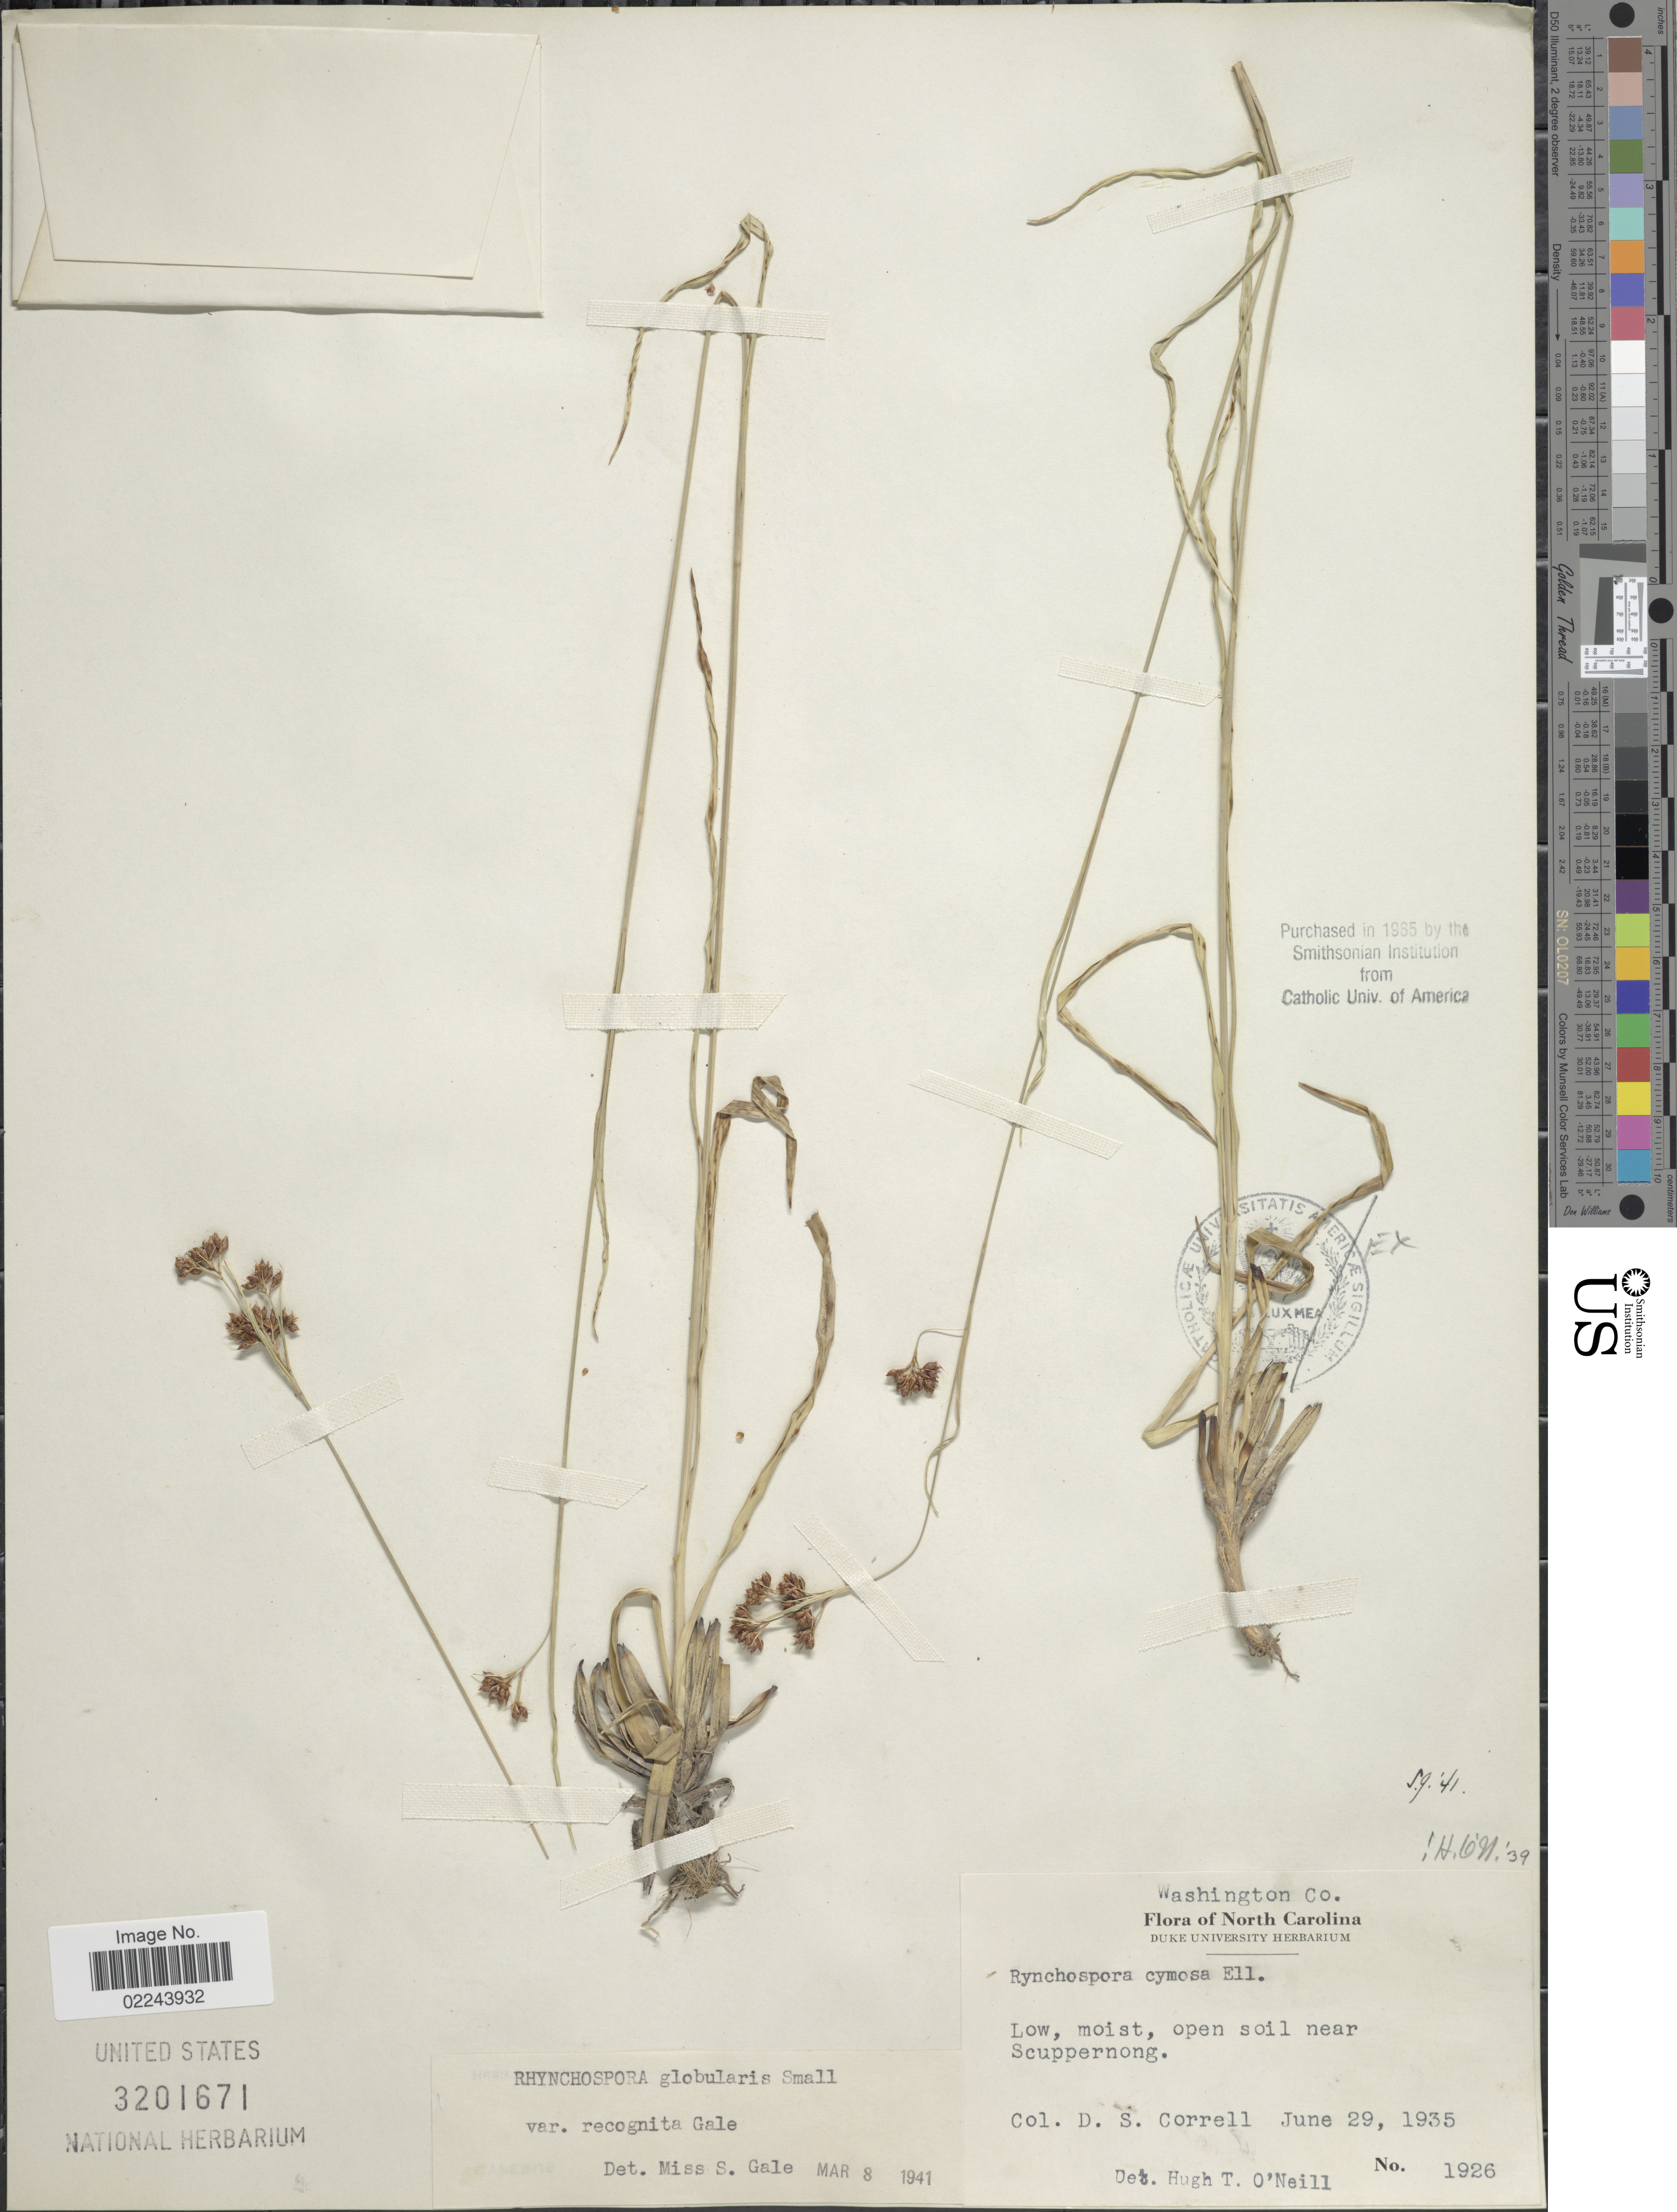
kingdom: Plantae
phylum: Tracheophyta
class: Liliopsida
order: Poales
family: Cyperaceae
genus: Rhynchospora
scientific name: Rhynchospora recognita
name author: (Gale) Kral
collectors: D. S. Correll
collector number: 1926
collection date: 1935-06-29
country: United States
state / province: North Carolina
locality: Washington Co, near Scuppernong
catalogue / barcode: US 3201671